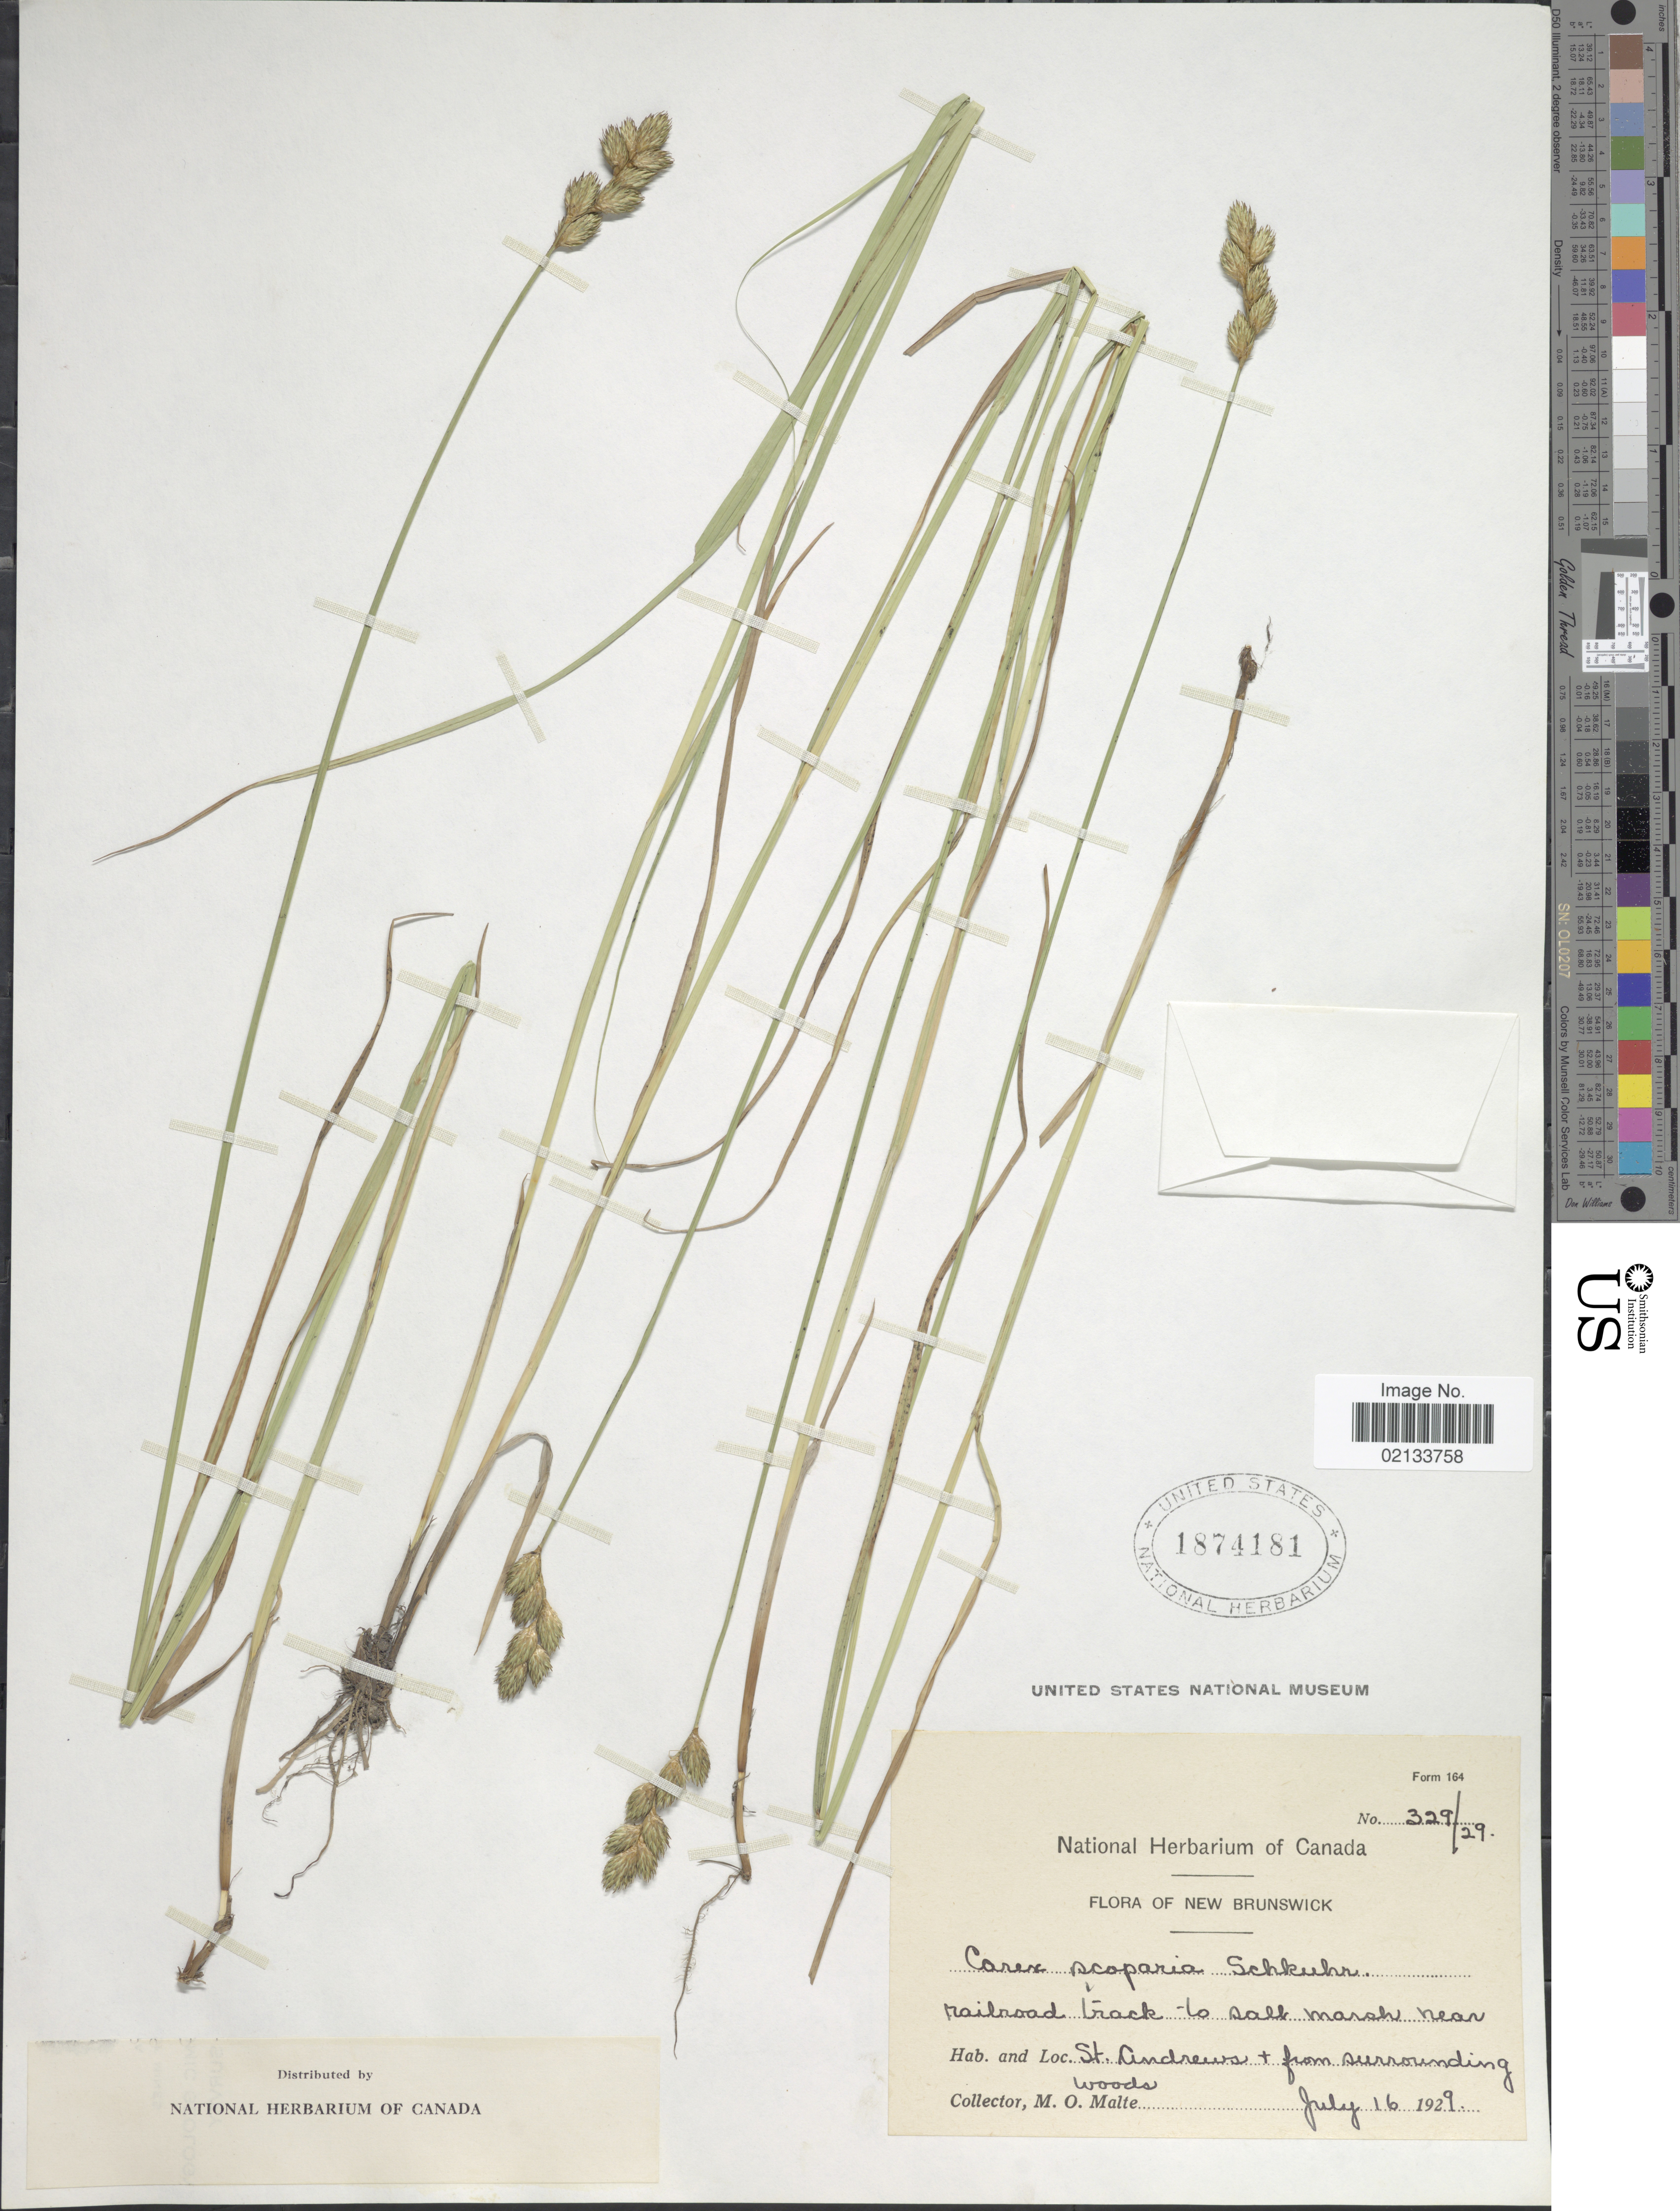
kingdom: Plantae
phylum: Tracheophyta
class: Liliopsida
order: Poales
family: Cyperaceae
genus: Carex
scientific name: Carex scoparia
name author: Schkuhr ex Willd.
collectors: M. O. Malte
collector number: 329/29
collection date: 1929-07-16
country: Canada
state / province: New Brunswick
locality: Railroad track to salt marsh near St Andrews + from surrounding woods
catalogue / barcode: US 1874181